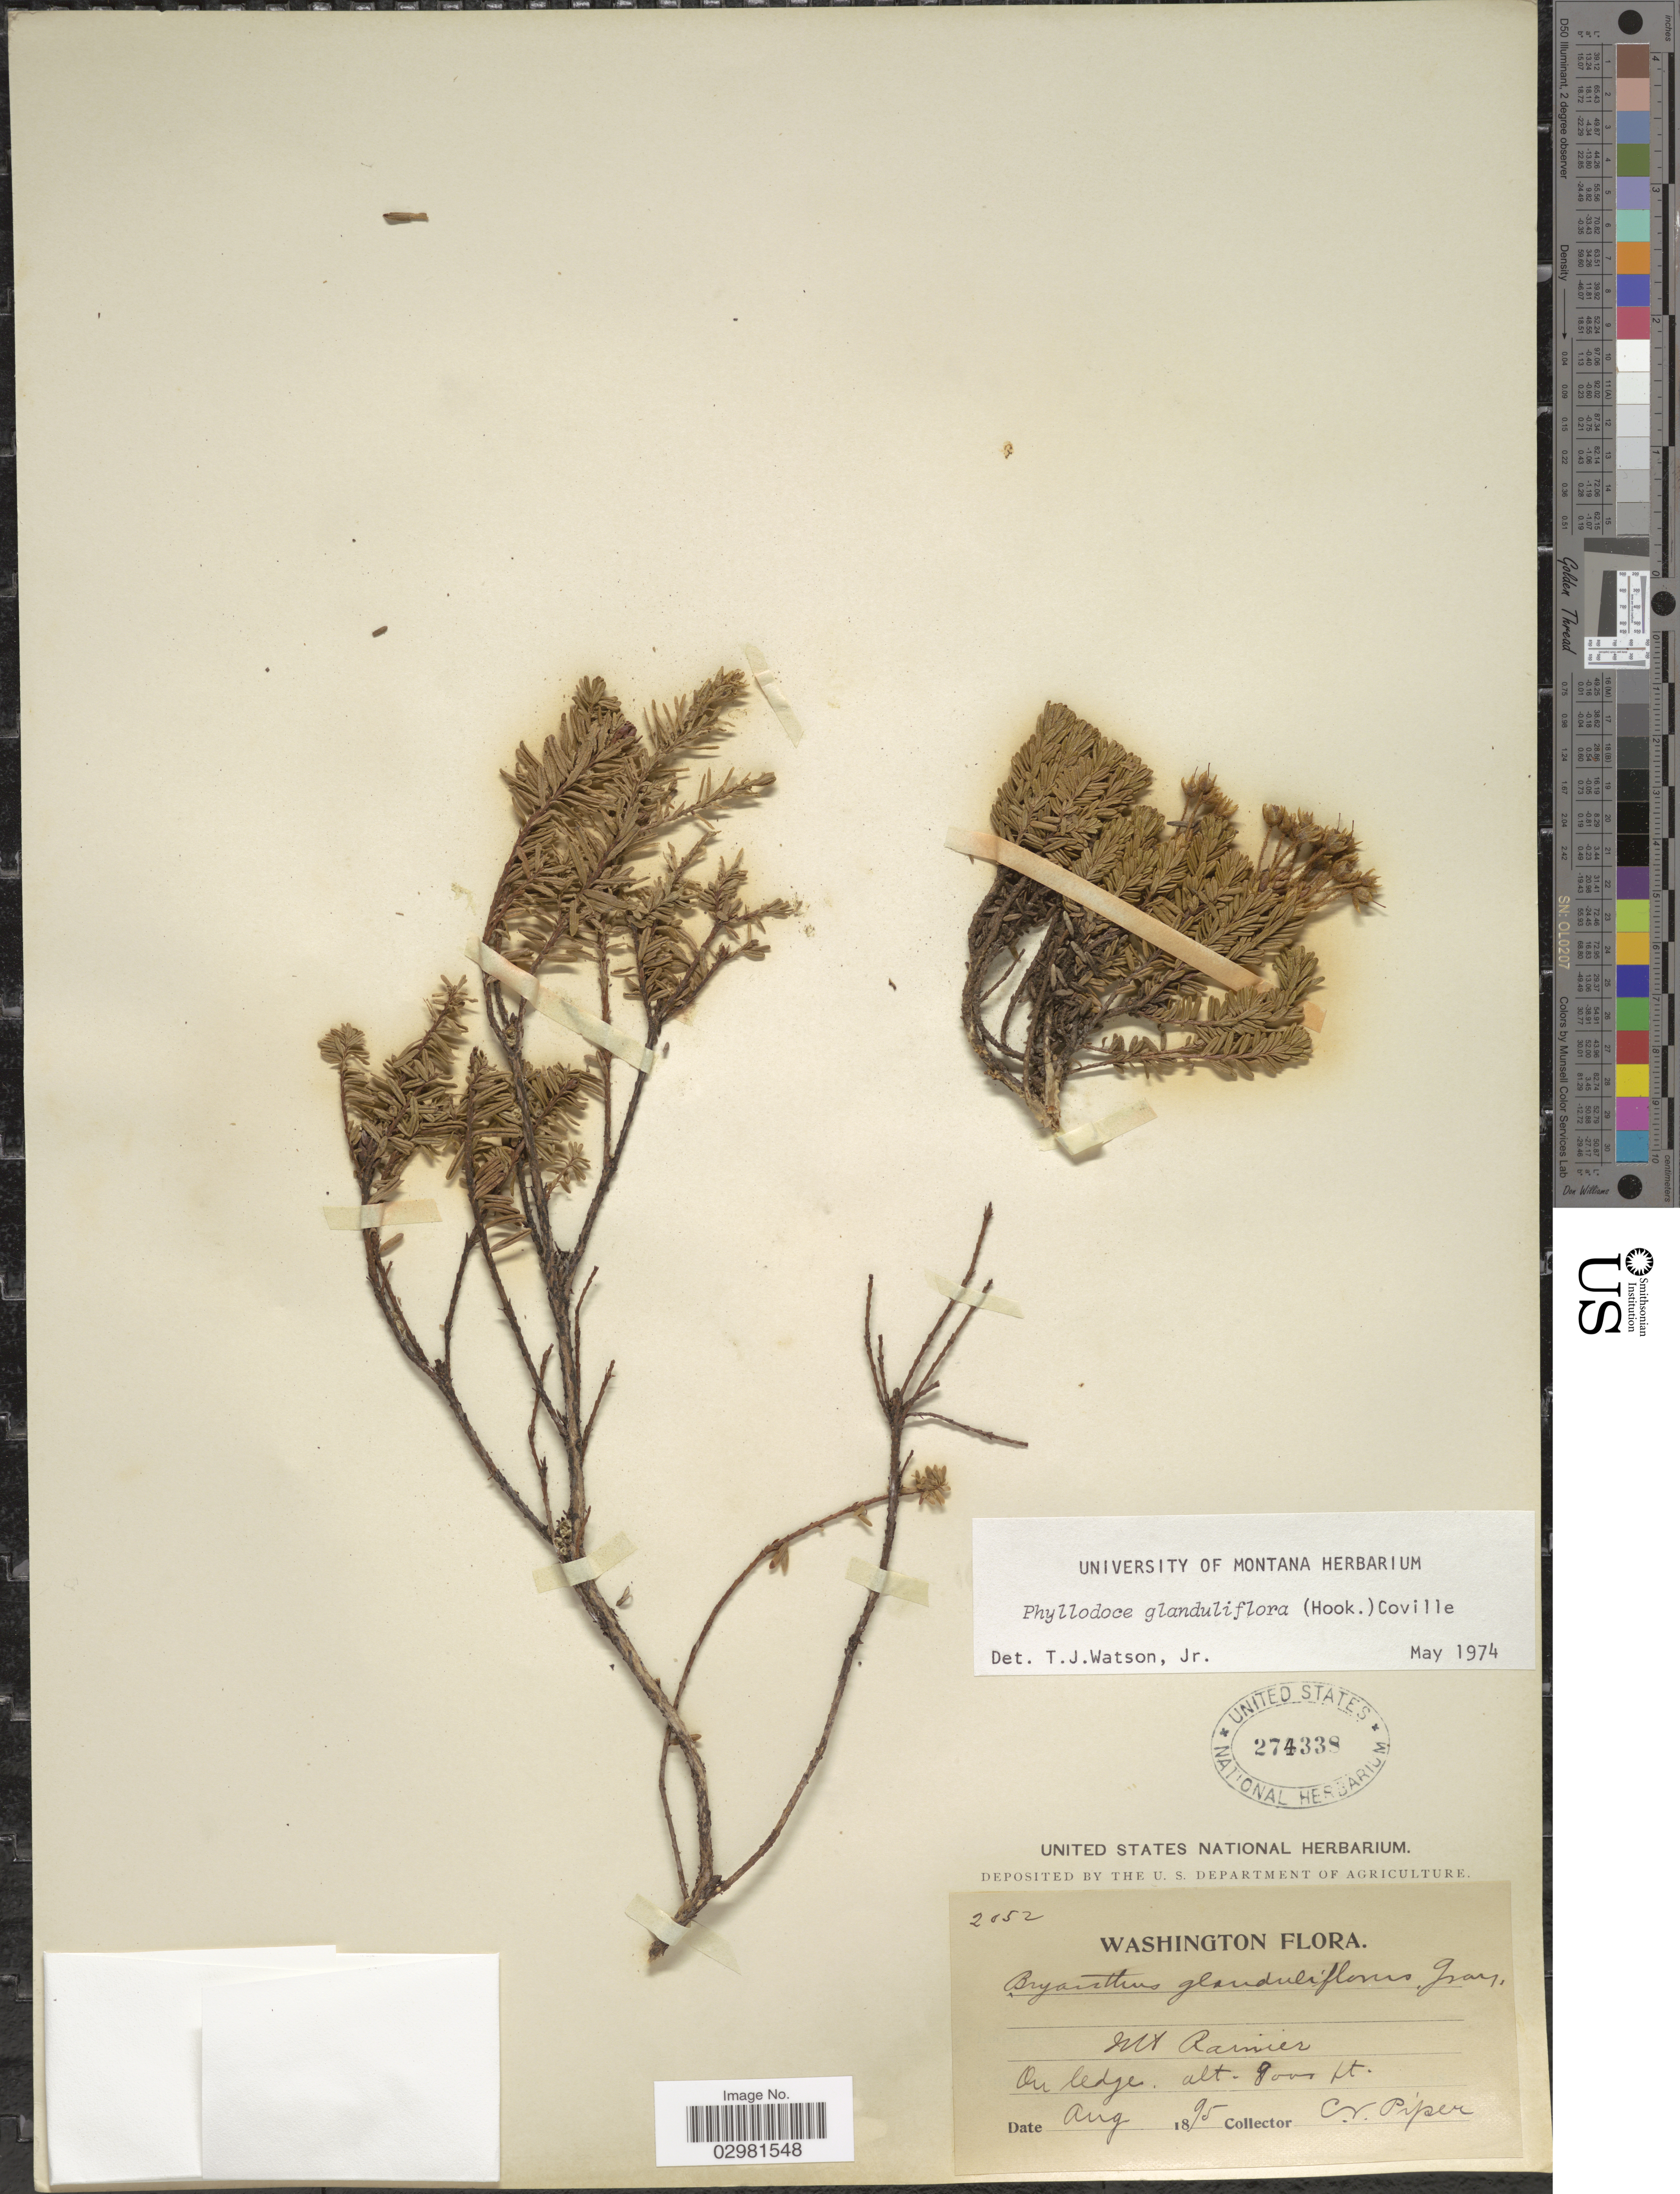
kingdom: Plantae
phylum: Tracheophyta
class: Magnoliopsida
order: Ericales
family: Ericaceae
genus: Phyllodoce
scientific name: Phyllodoce glanduliflora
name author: (Hook.) Coville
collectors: C. V. Piper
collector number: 2052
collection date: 1895-08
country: United States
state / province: Washington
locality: Mt. Rainier, on ledge.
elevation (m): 2743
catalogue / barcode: US 274338